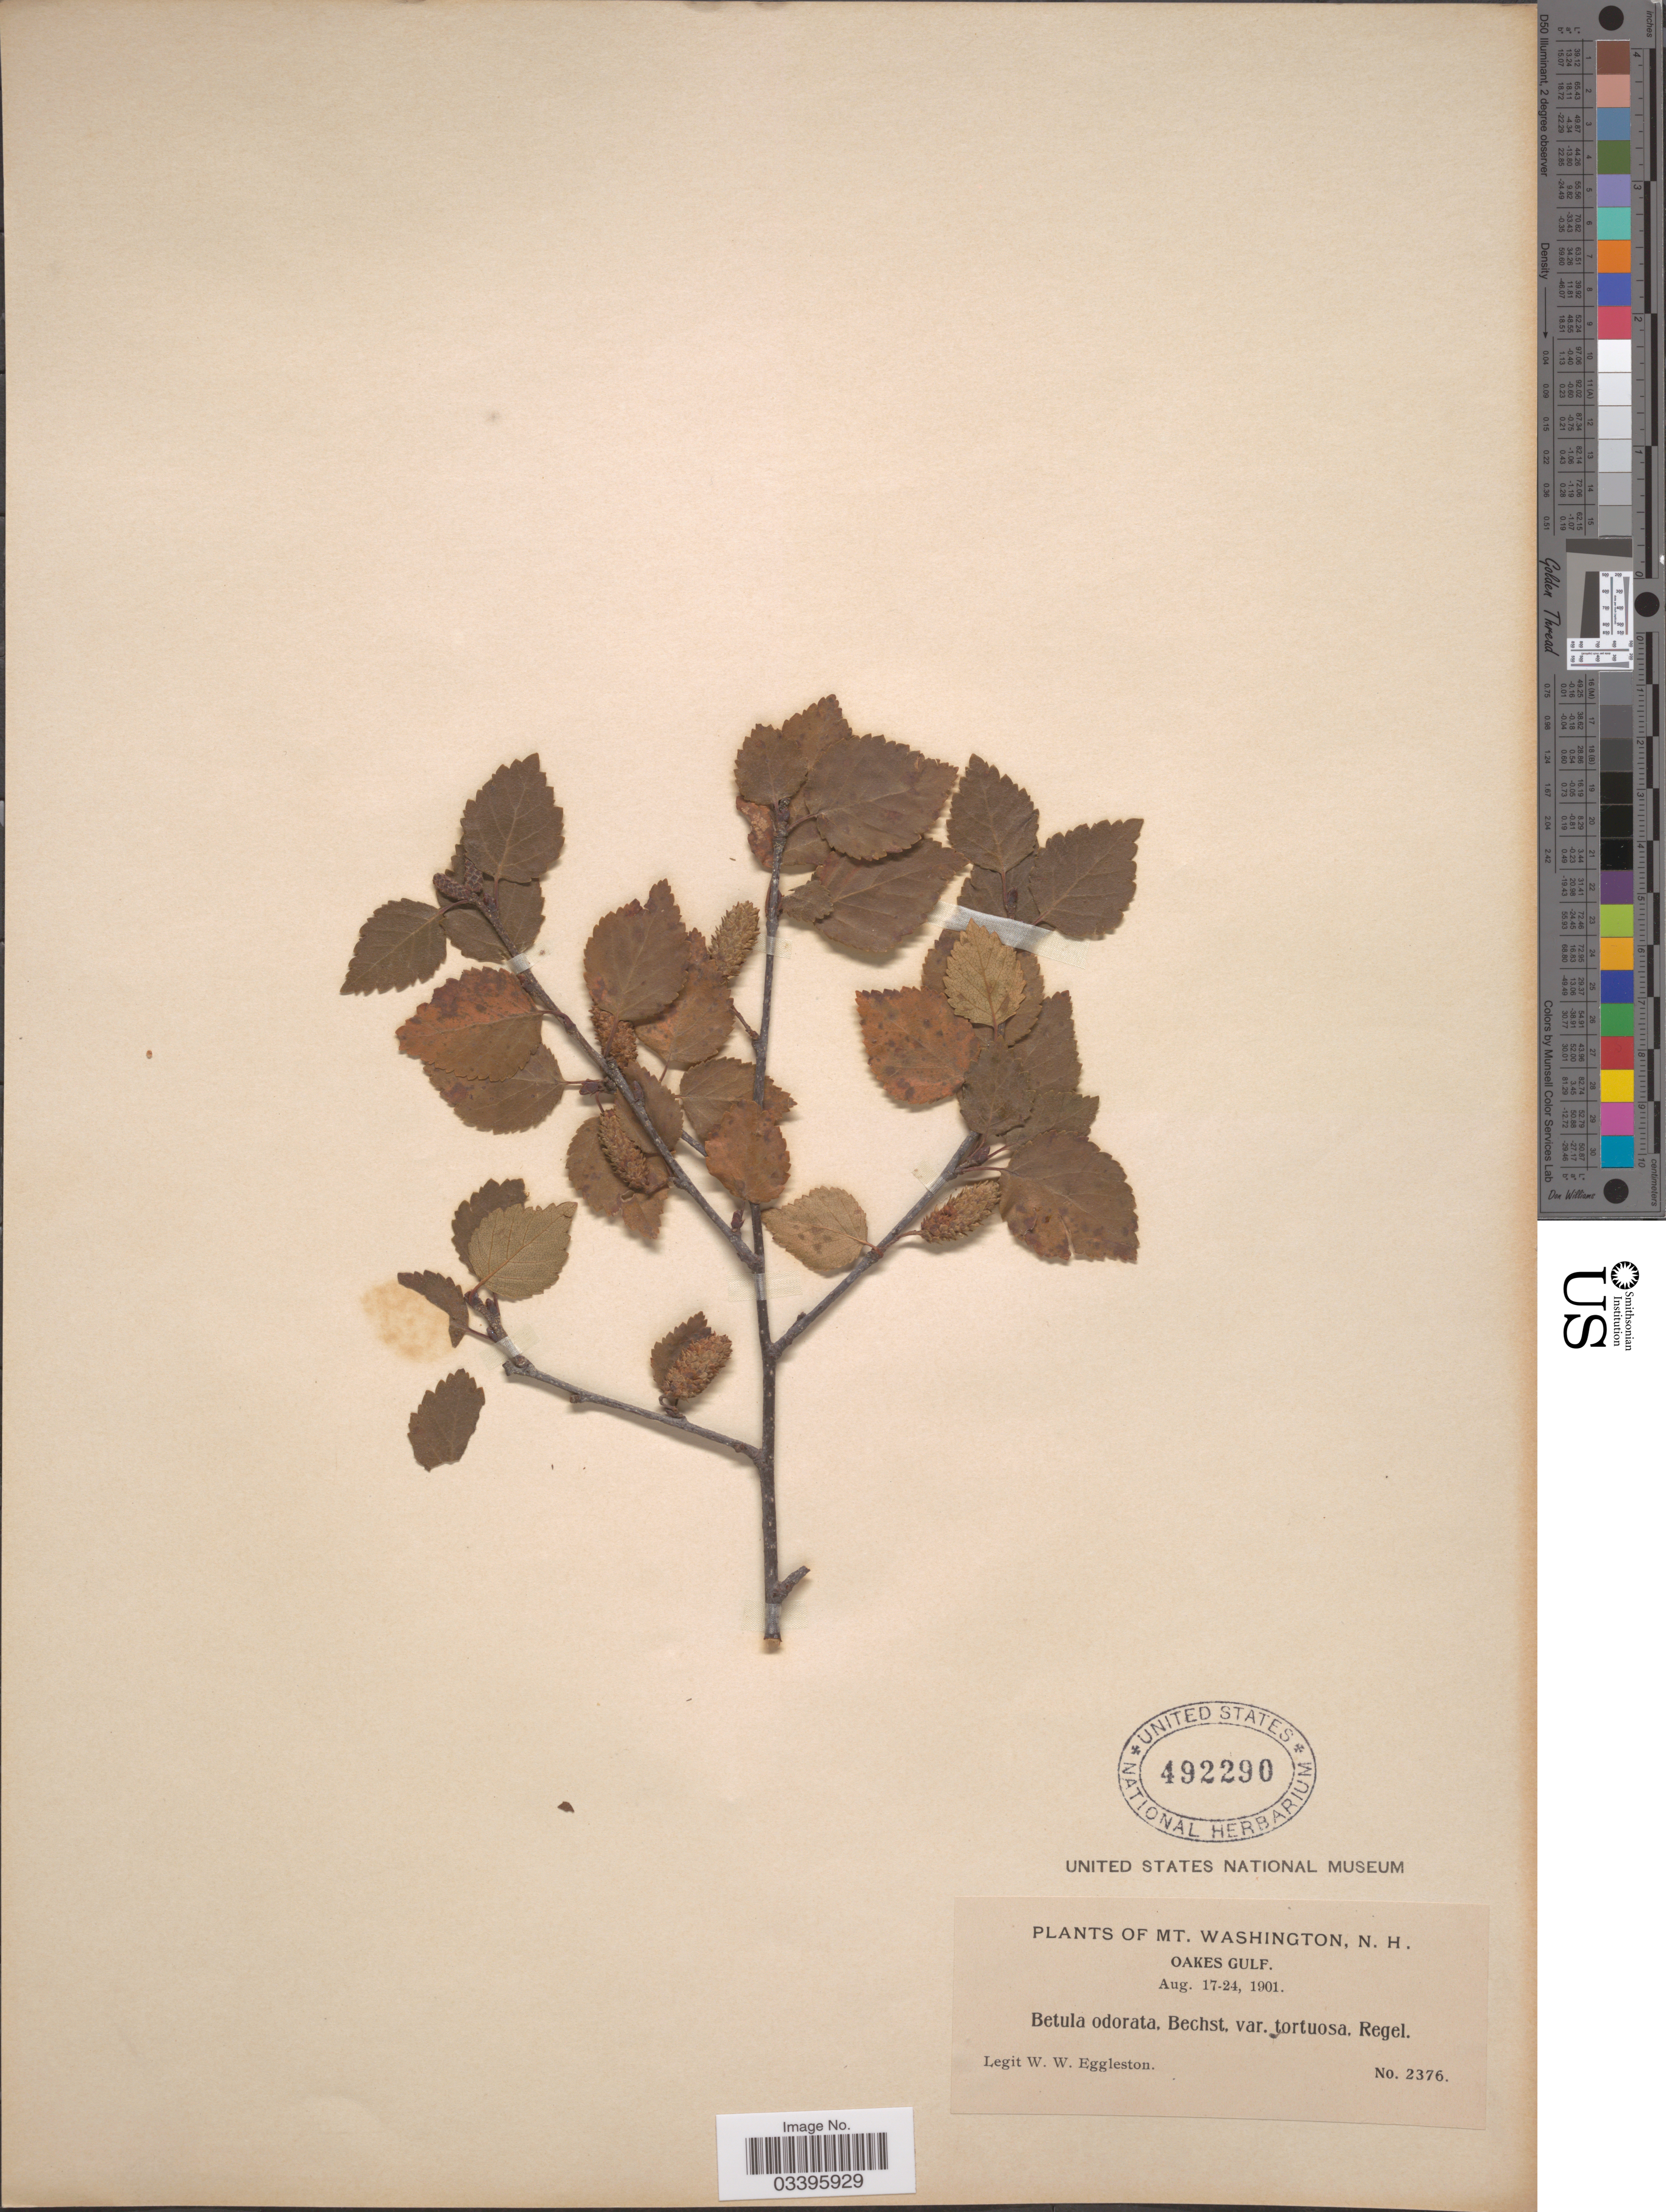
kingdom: Plantae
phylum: Tracheophyta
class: Magnoliopsida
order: Fagales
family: Betulaceae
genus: Betula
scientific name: Betula minor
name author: (Tuck.) Fernald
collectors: W. W. Eggleston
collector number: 2376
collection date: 1901-08-17/1901-08-24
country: United States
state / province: New Hampshire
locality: Mt. Washington. Oakes Gulf.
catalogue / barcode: US 492290